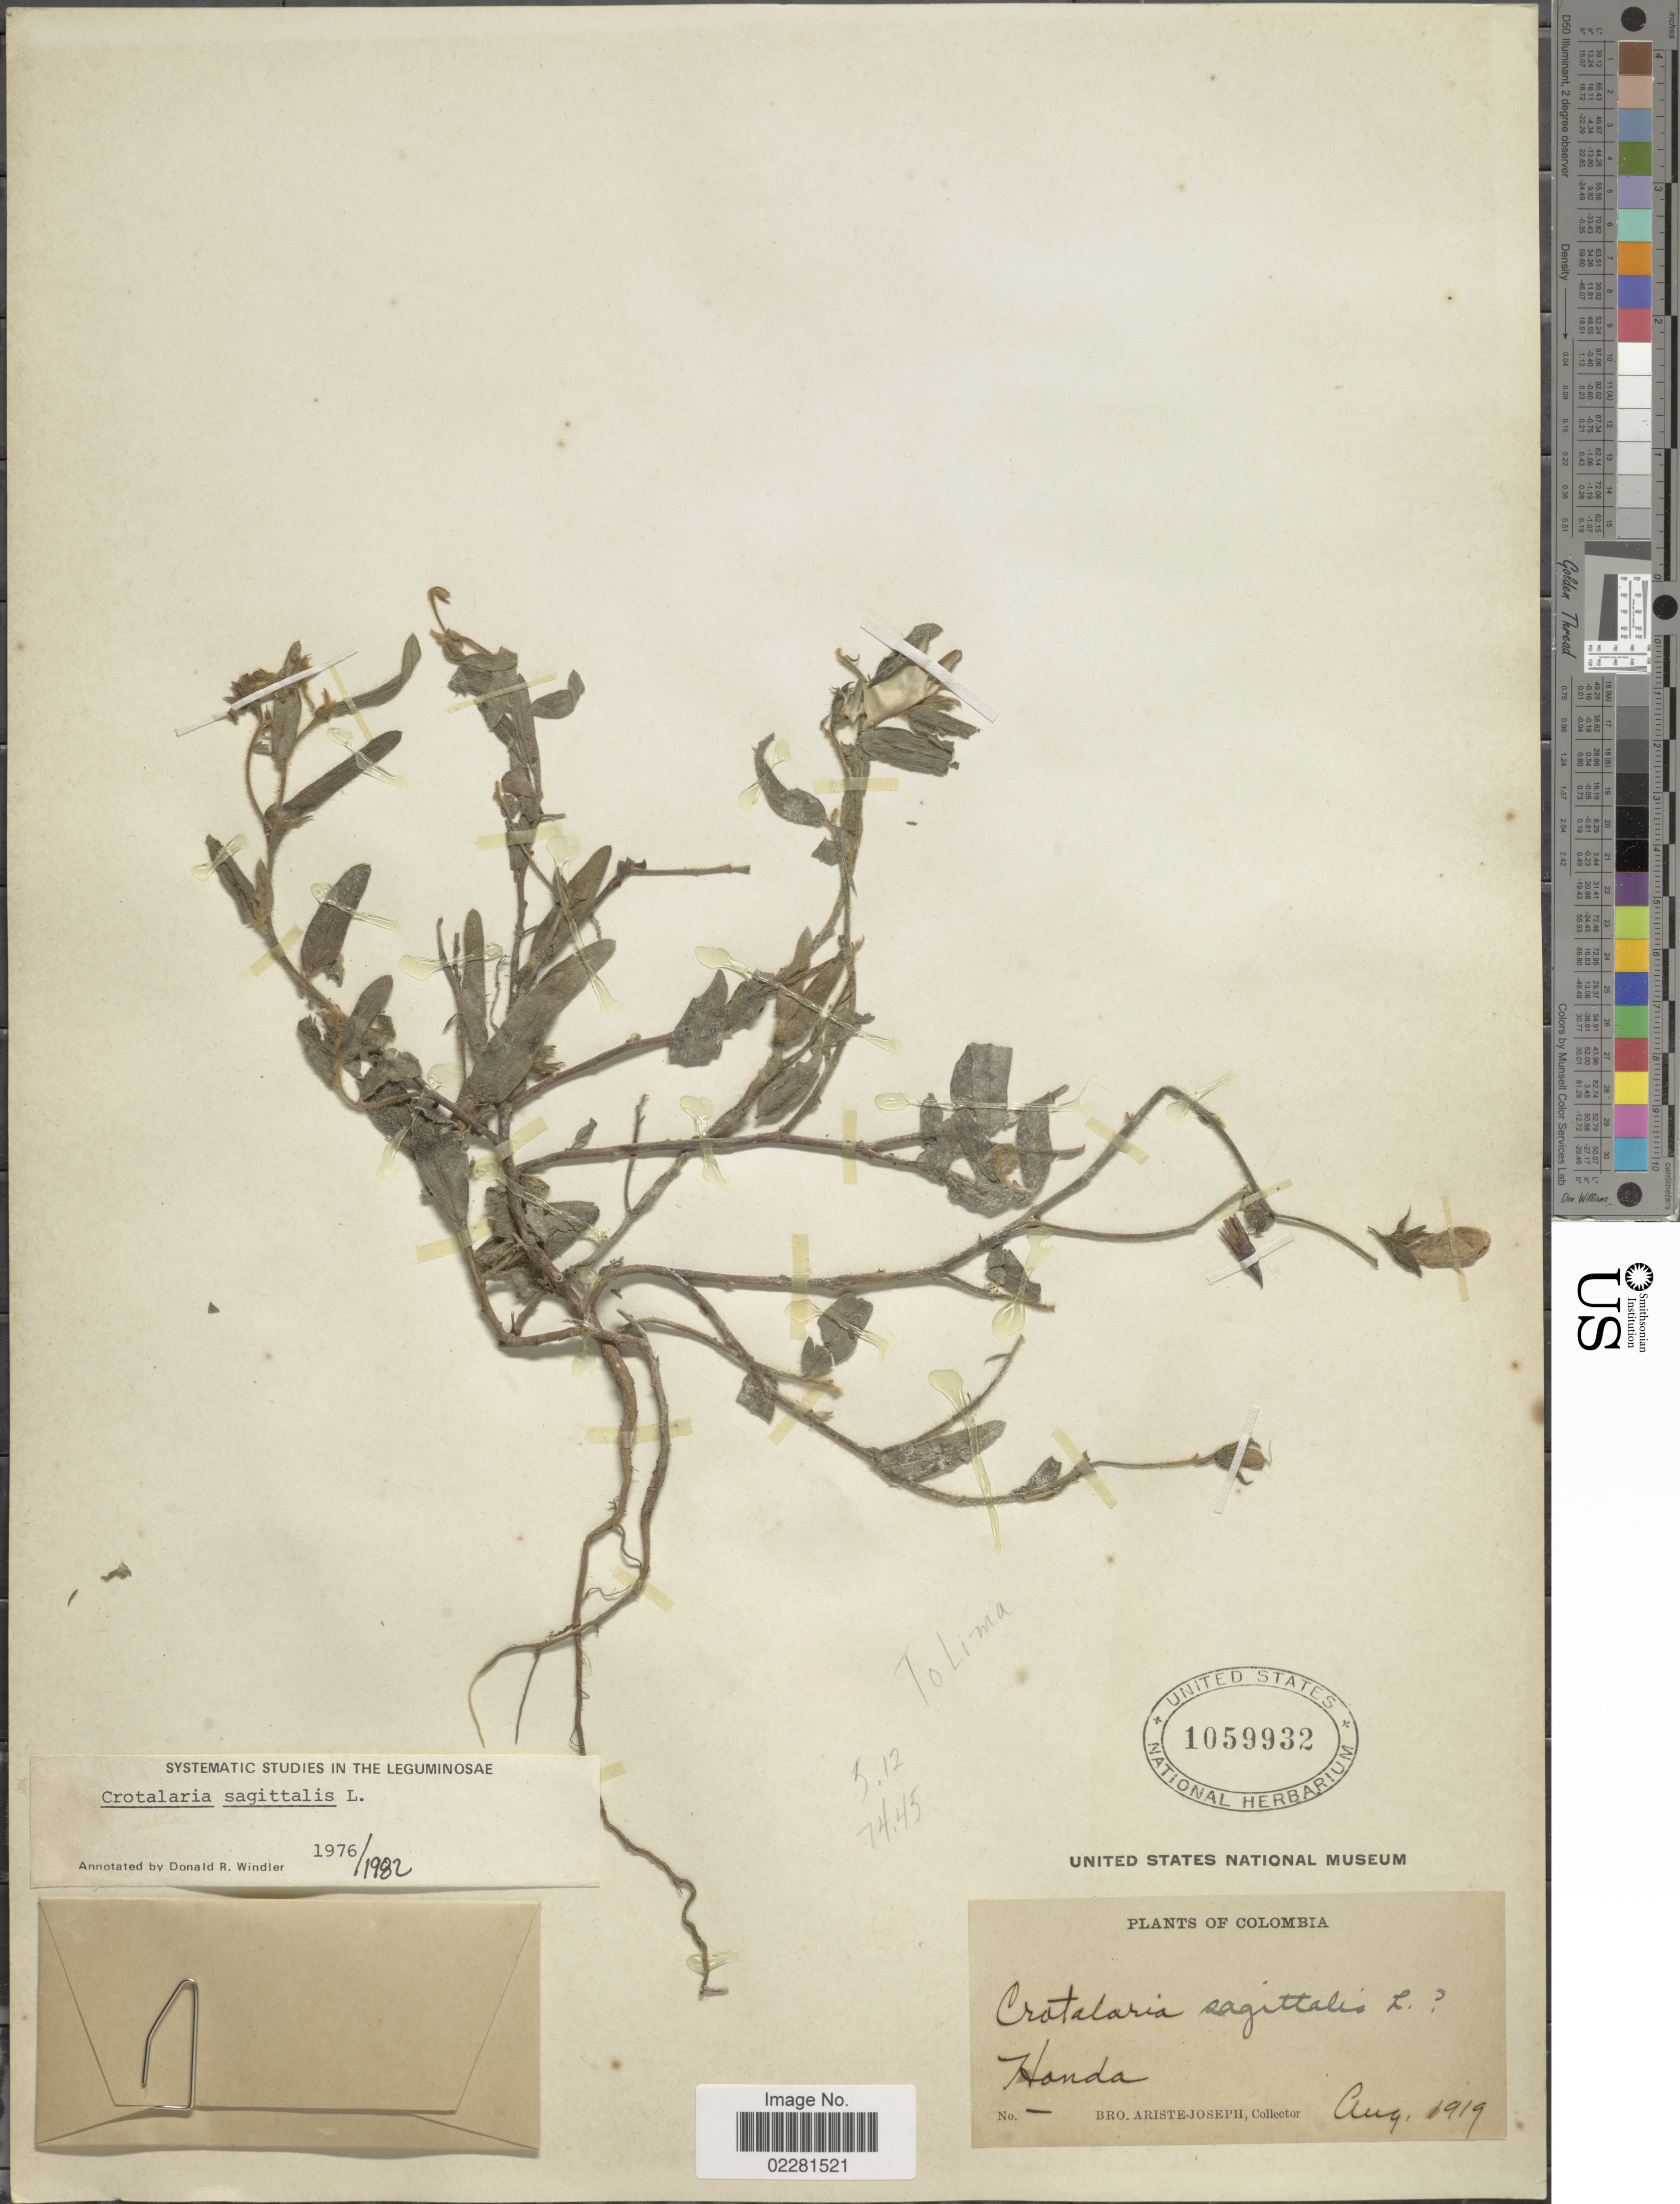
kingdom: Plantae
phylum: Tracheophyta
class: Magnoliopsida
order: Fabales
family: Fabaceae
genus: Crotalaria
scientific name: Crotalaria sagittalis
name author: L.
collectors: Bro. Ariste-Joseph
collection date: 1919-08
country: Colombia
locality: Honda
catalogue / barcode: US 1059932